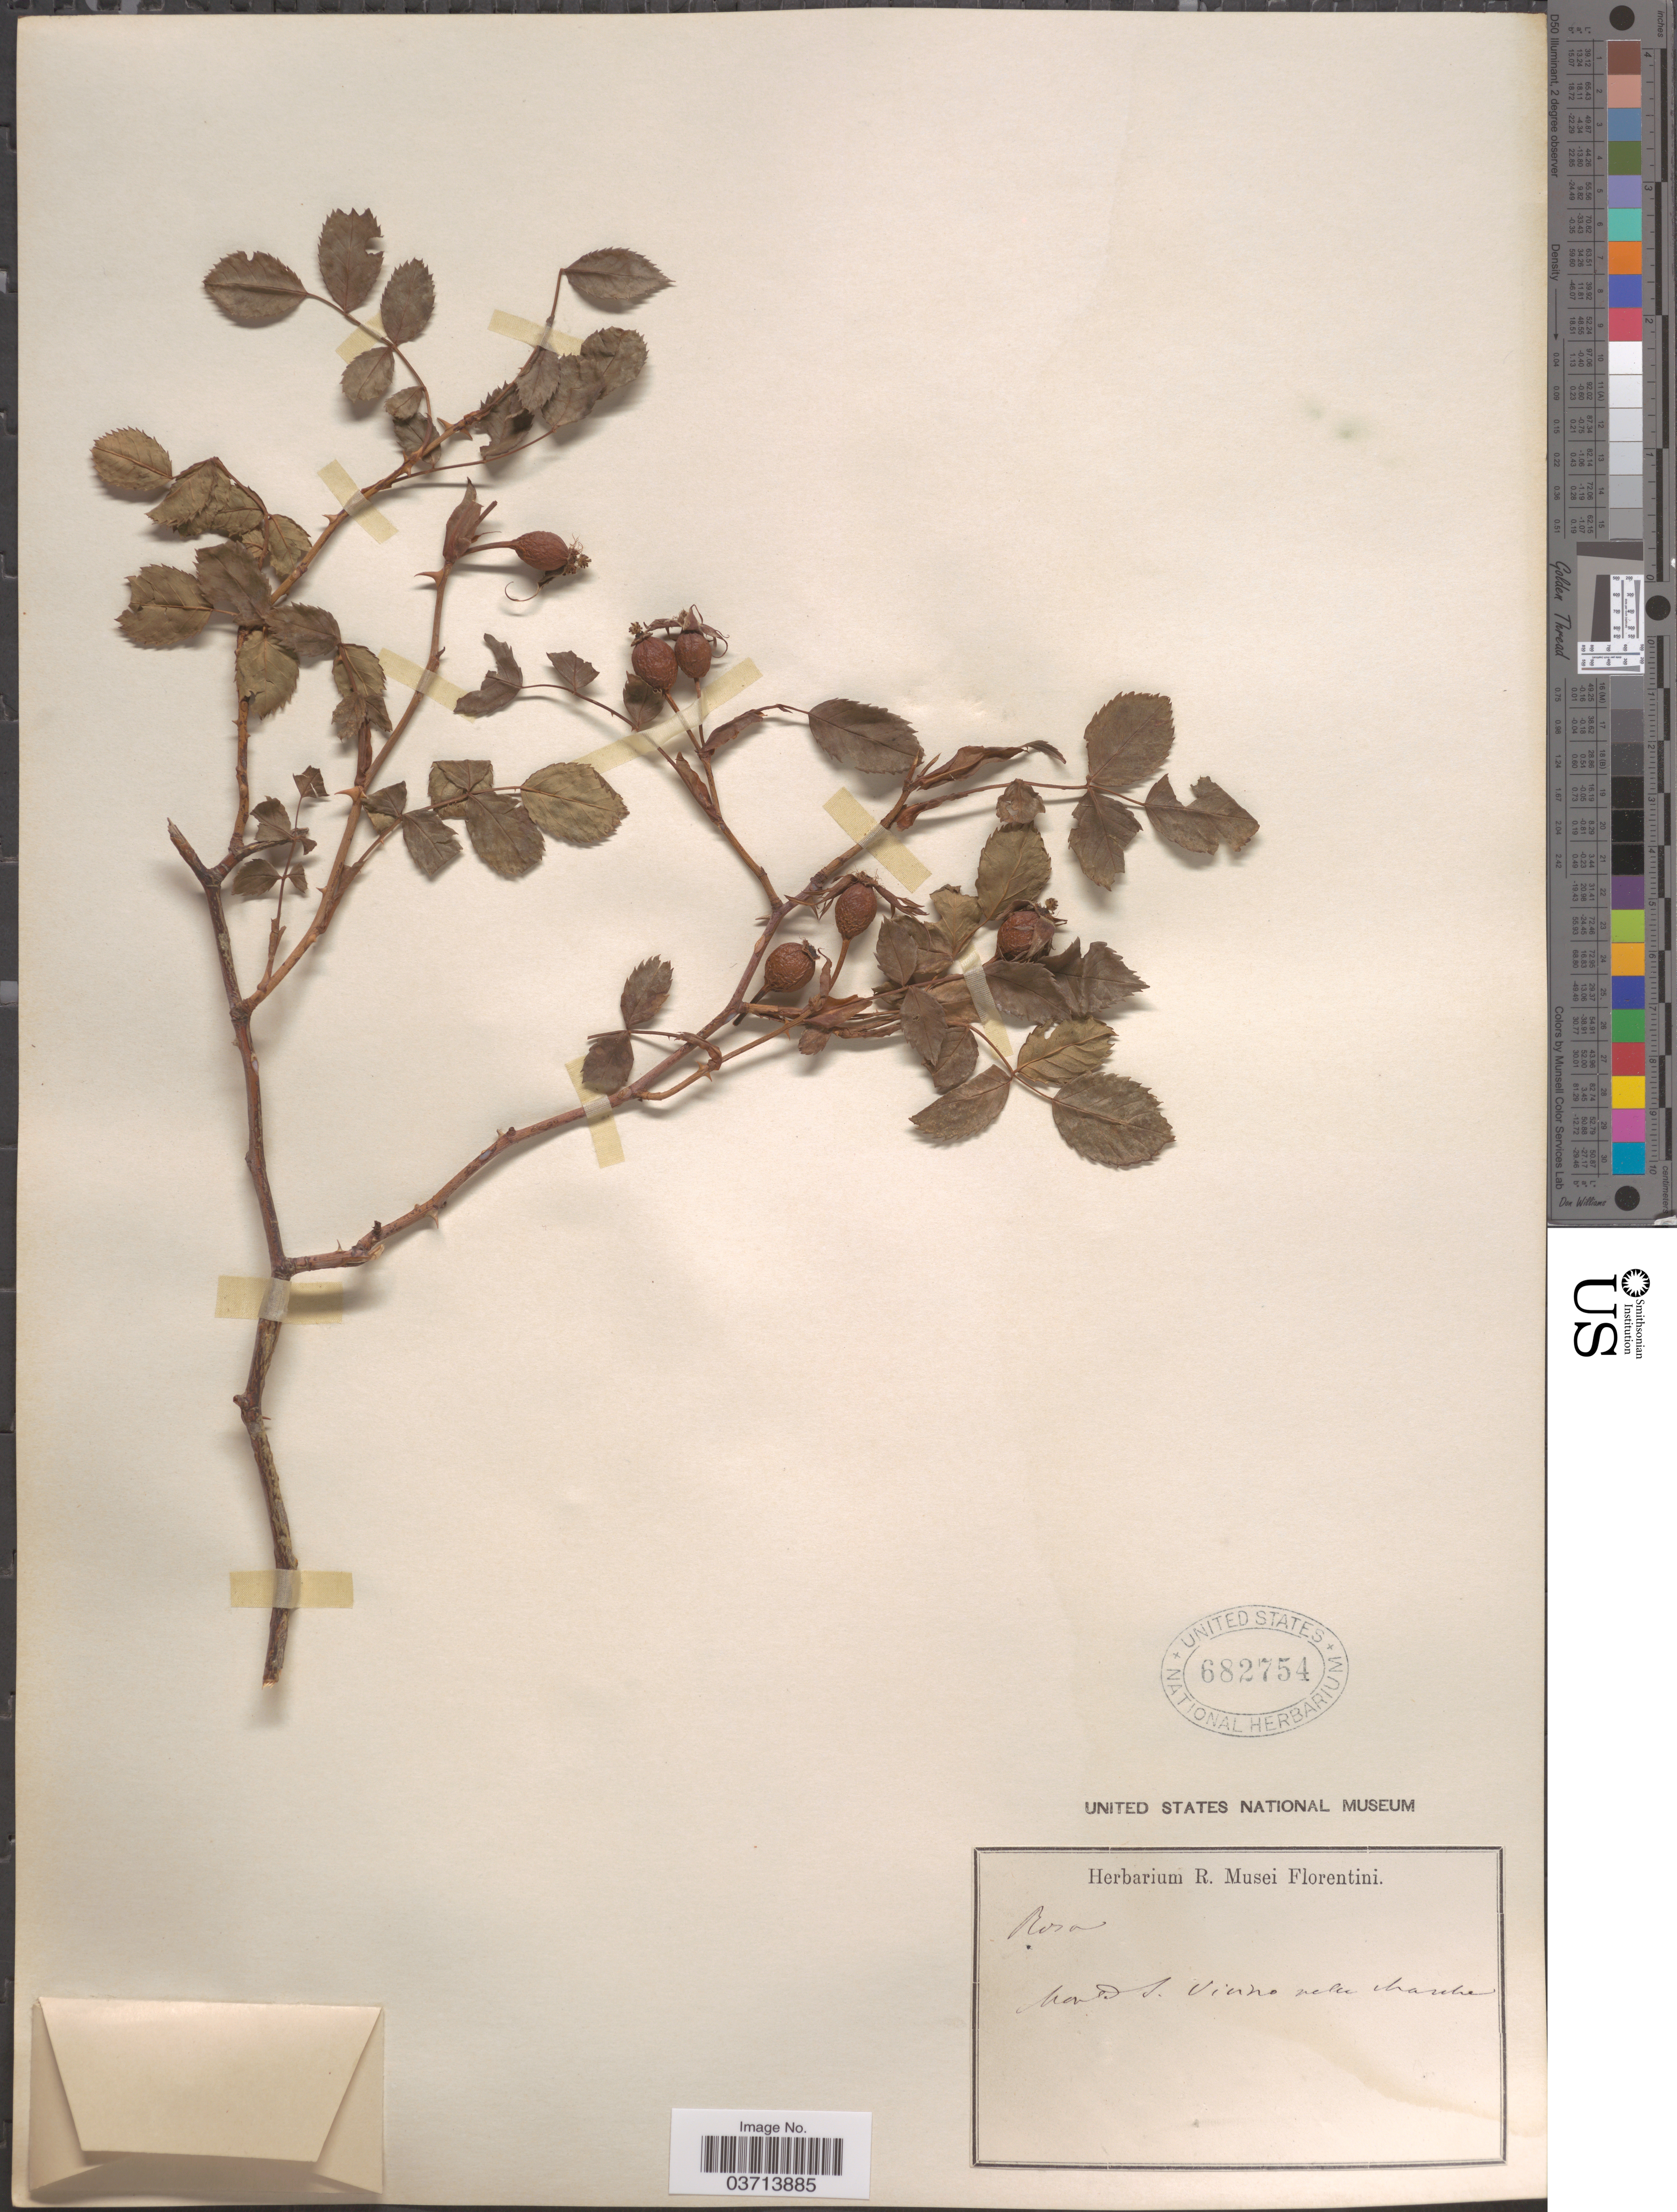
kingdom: Plantae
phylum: Tracheophyta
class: Magnoliopsida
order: Rosales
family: Rosaceae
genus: Rosa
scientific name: Rosa sp.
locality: [illegible text].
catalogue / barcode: US 682754